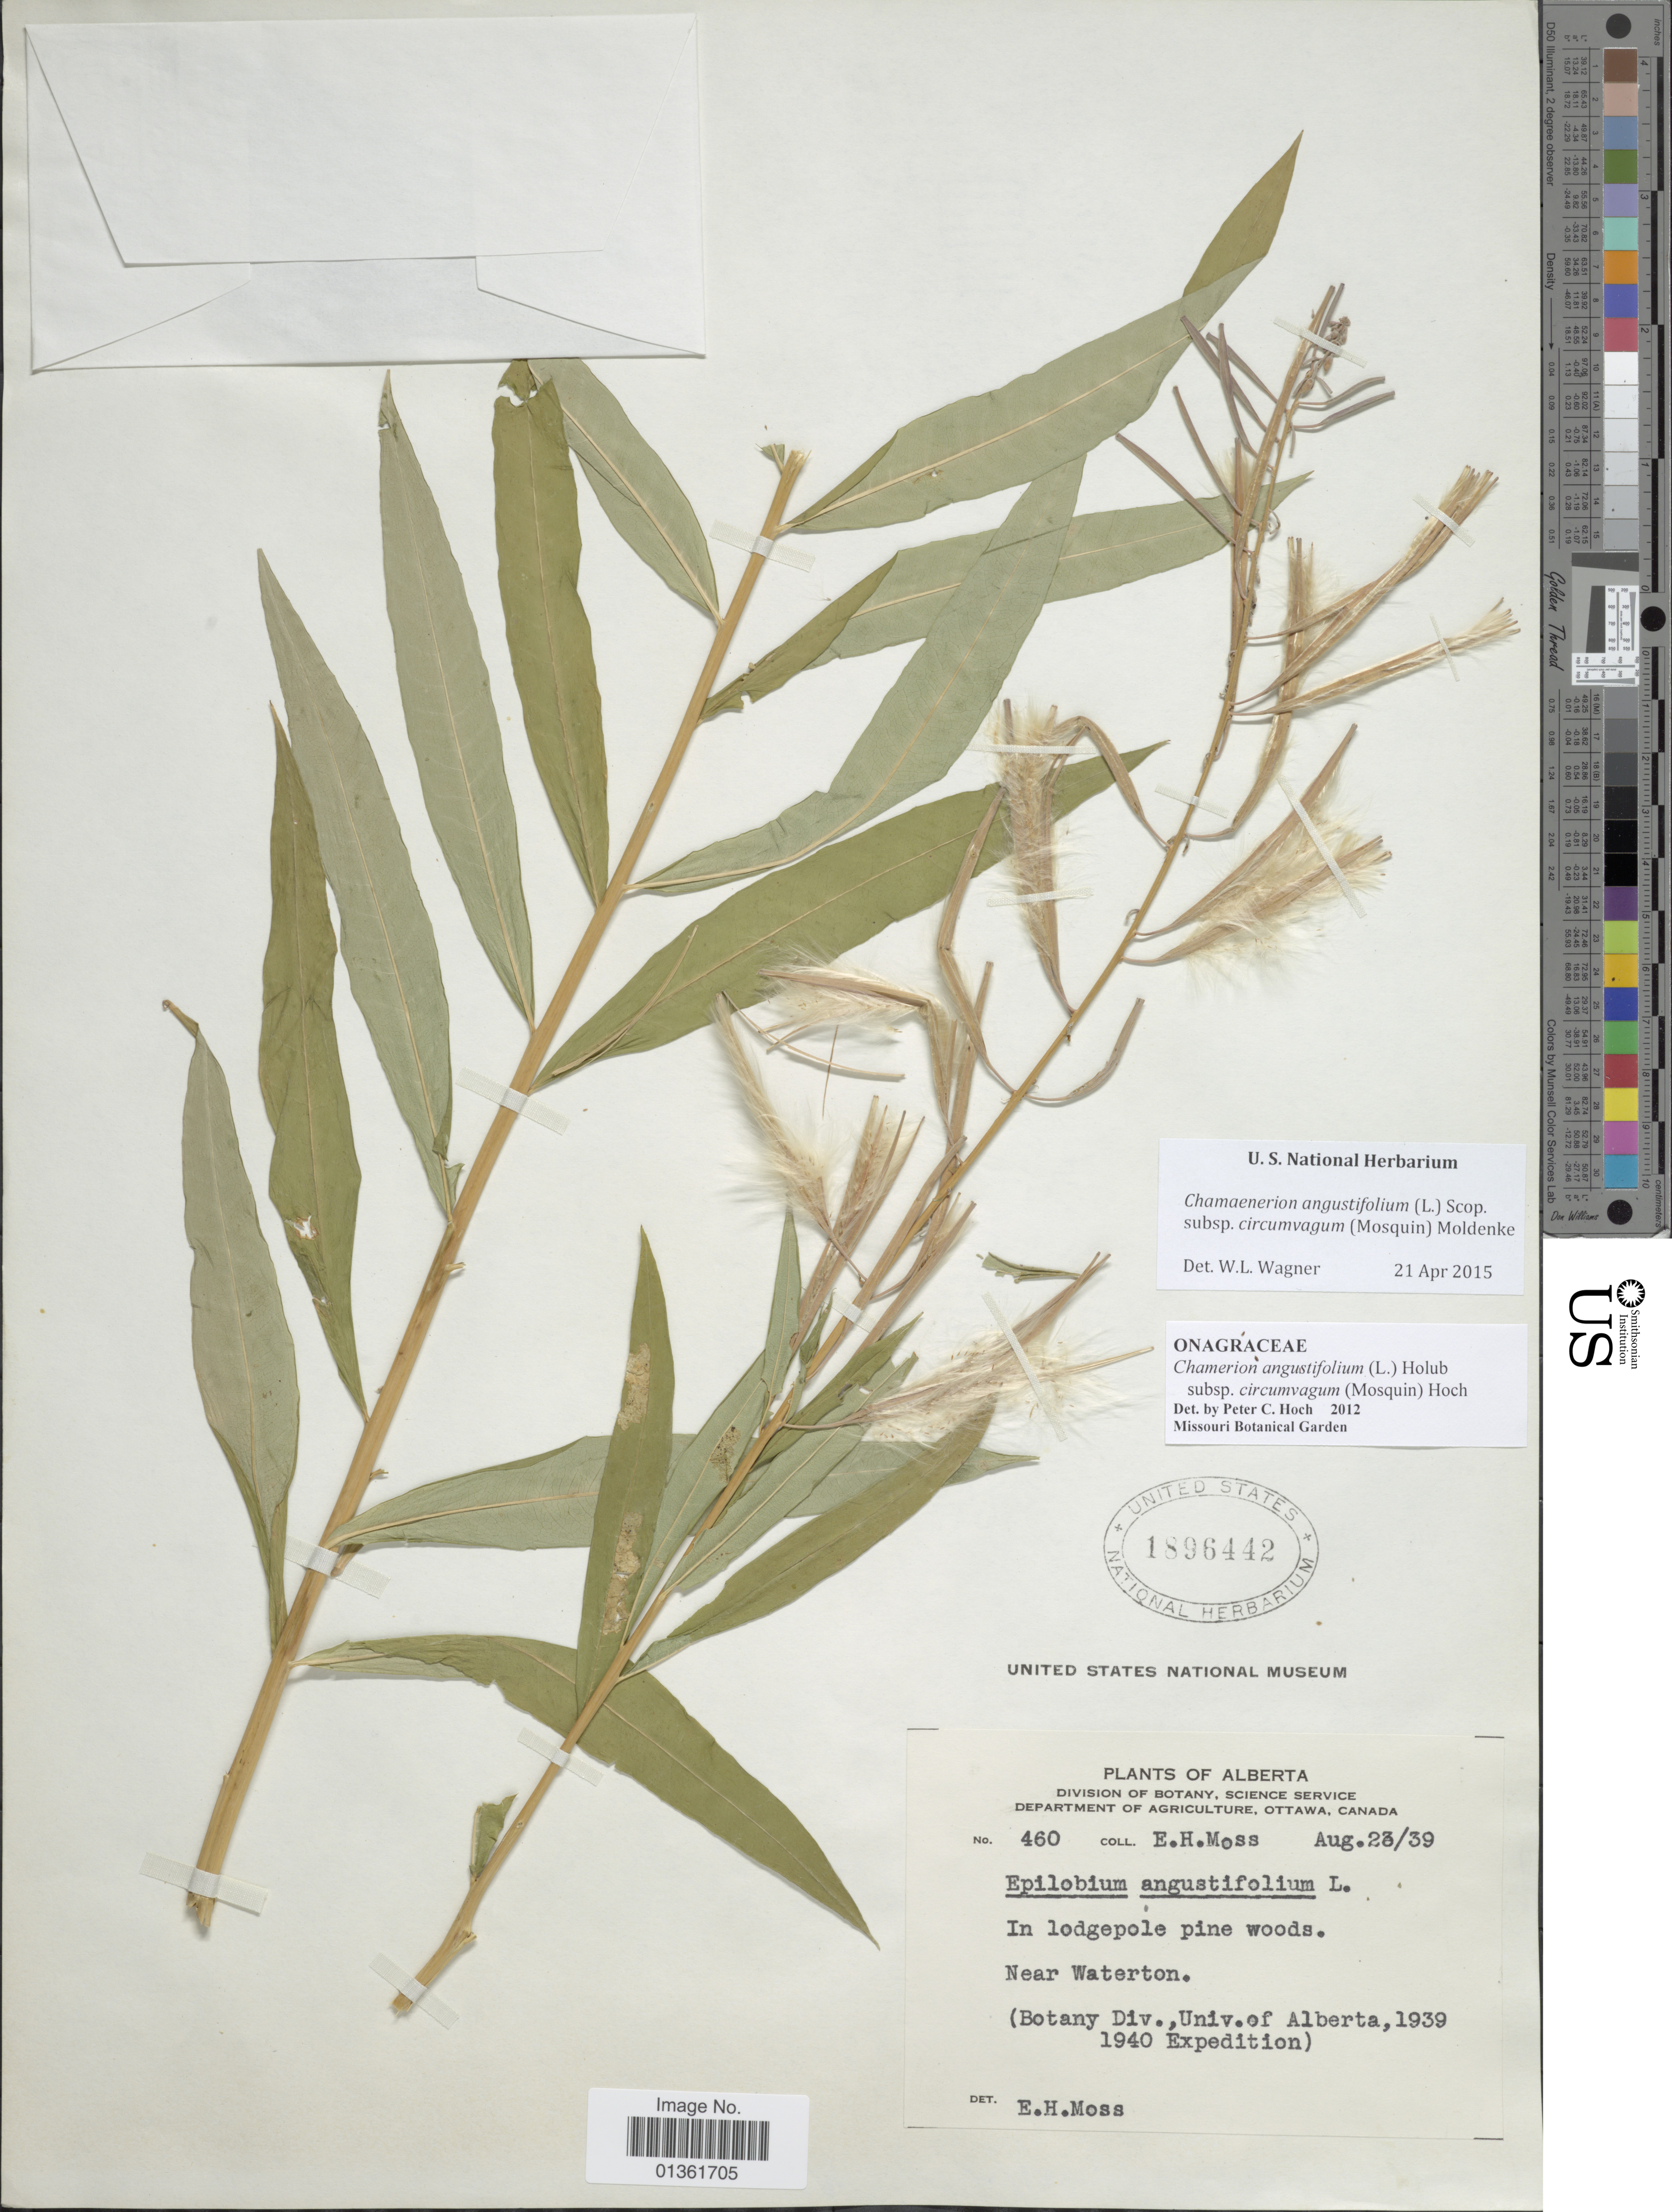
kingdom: Plantae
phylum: Tracheophyta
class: Magnoliopsida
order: Myrtales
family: Onagraceae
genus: Chamaenerion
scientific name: Chamaenerion angustifolium subsp. circumvagum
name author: (Mosquin) Moldenke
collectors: E. Moss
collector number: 460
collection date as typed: Transcribed d/m/y: 23/8/39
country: Canada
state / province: Alberta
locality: Near Waterton.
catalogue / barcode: US 1896442